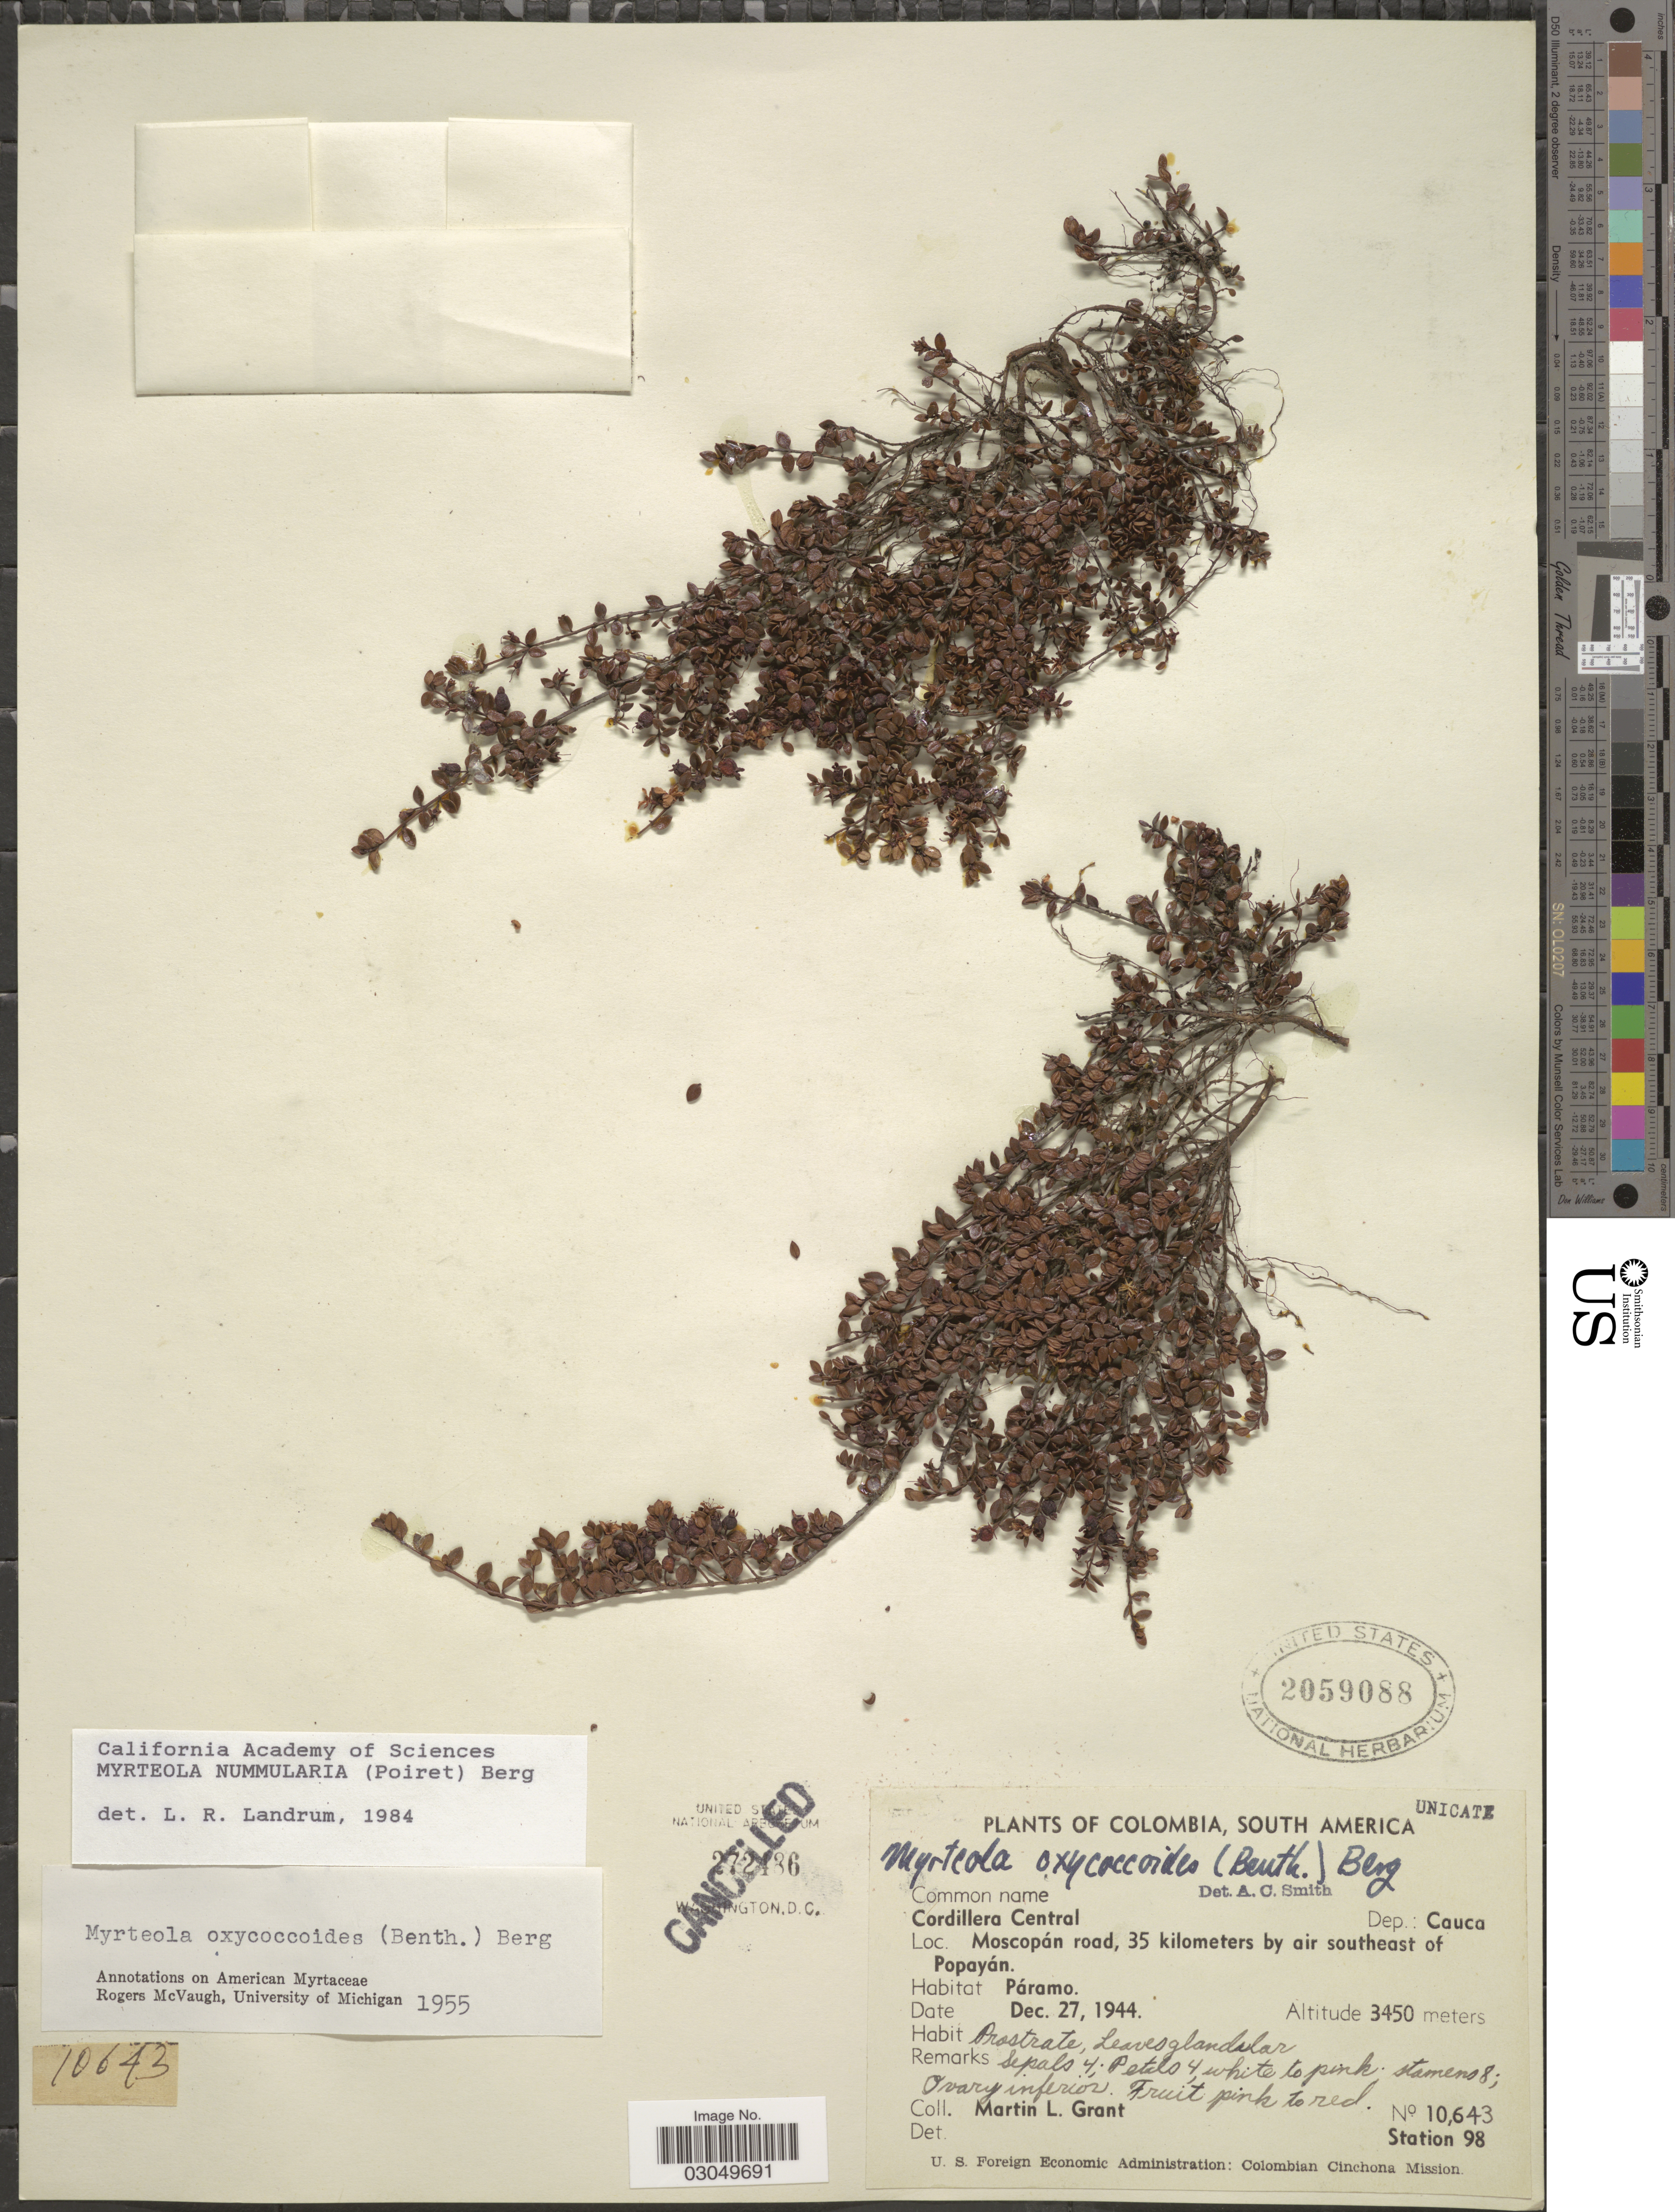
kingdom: Plantae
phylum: Tracheophyta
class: Magnoliopsida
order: Myrtales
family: Myrtaceae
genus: Myrteola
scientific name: Myrteola nummularia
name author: (Lam.) O. Berg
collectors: M. L. Grant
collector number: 10643/ Station 98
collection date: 1944-12-27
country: Colombia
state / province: Cauca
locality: Cordillera Central. Dep.: Cauca. Moscopán road, 35 kilometers by air southeast of Popayán.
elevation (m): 3450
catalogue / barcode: US 2059088